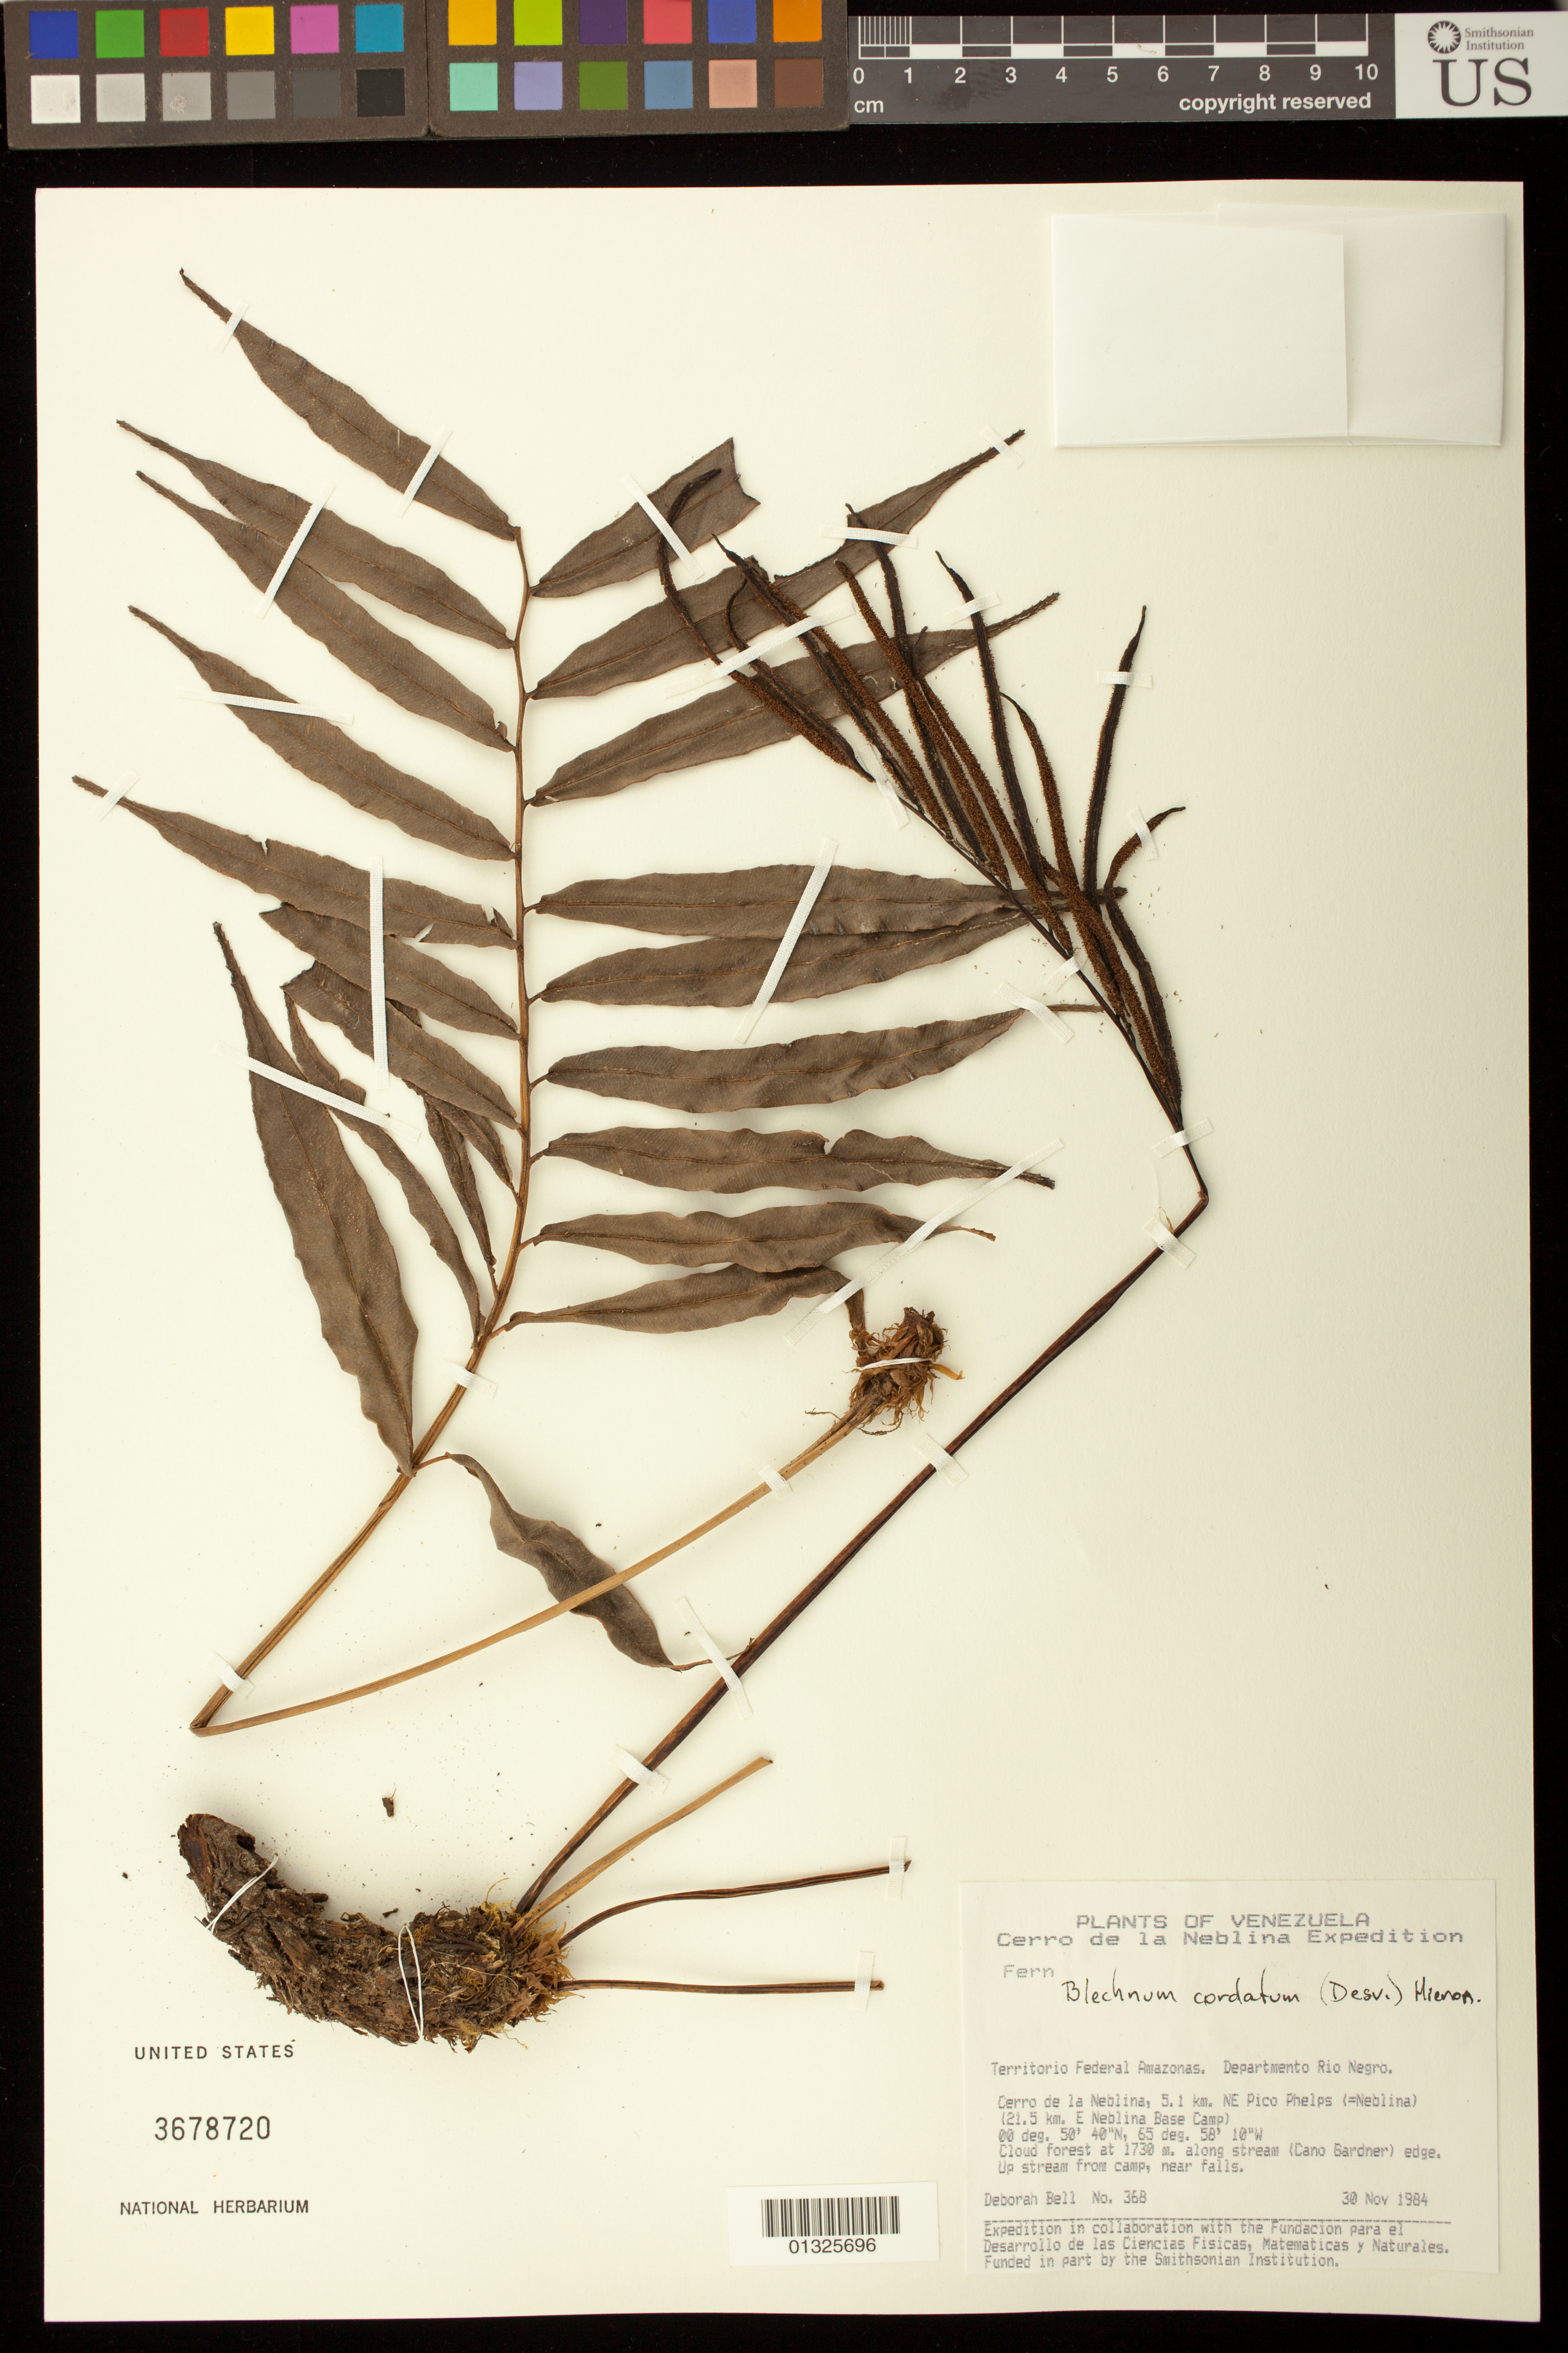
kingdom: Plantae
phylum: Tracheophyta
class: Polypodiopsida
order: Polypodiales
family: Blechnaceae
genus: Blechnum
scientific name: Blechnum cordatum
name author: (Desv.) Hieron.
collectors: D. A. Bell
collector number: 368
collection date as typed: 30-Nov-84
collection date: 1984-11-30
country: Venezuela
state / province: Amazonas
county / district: Río Negro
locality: Cerro de La Neblina, 5.1 km NE Pico Phelps (21.5 km E Neblina Base Camp), along Caño Gardner.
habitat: Cloud forest along stream edge. Up stream from camp, near falls.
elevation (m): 1730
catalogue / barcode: US 3678720